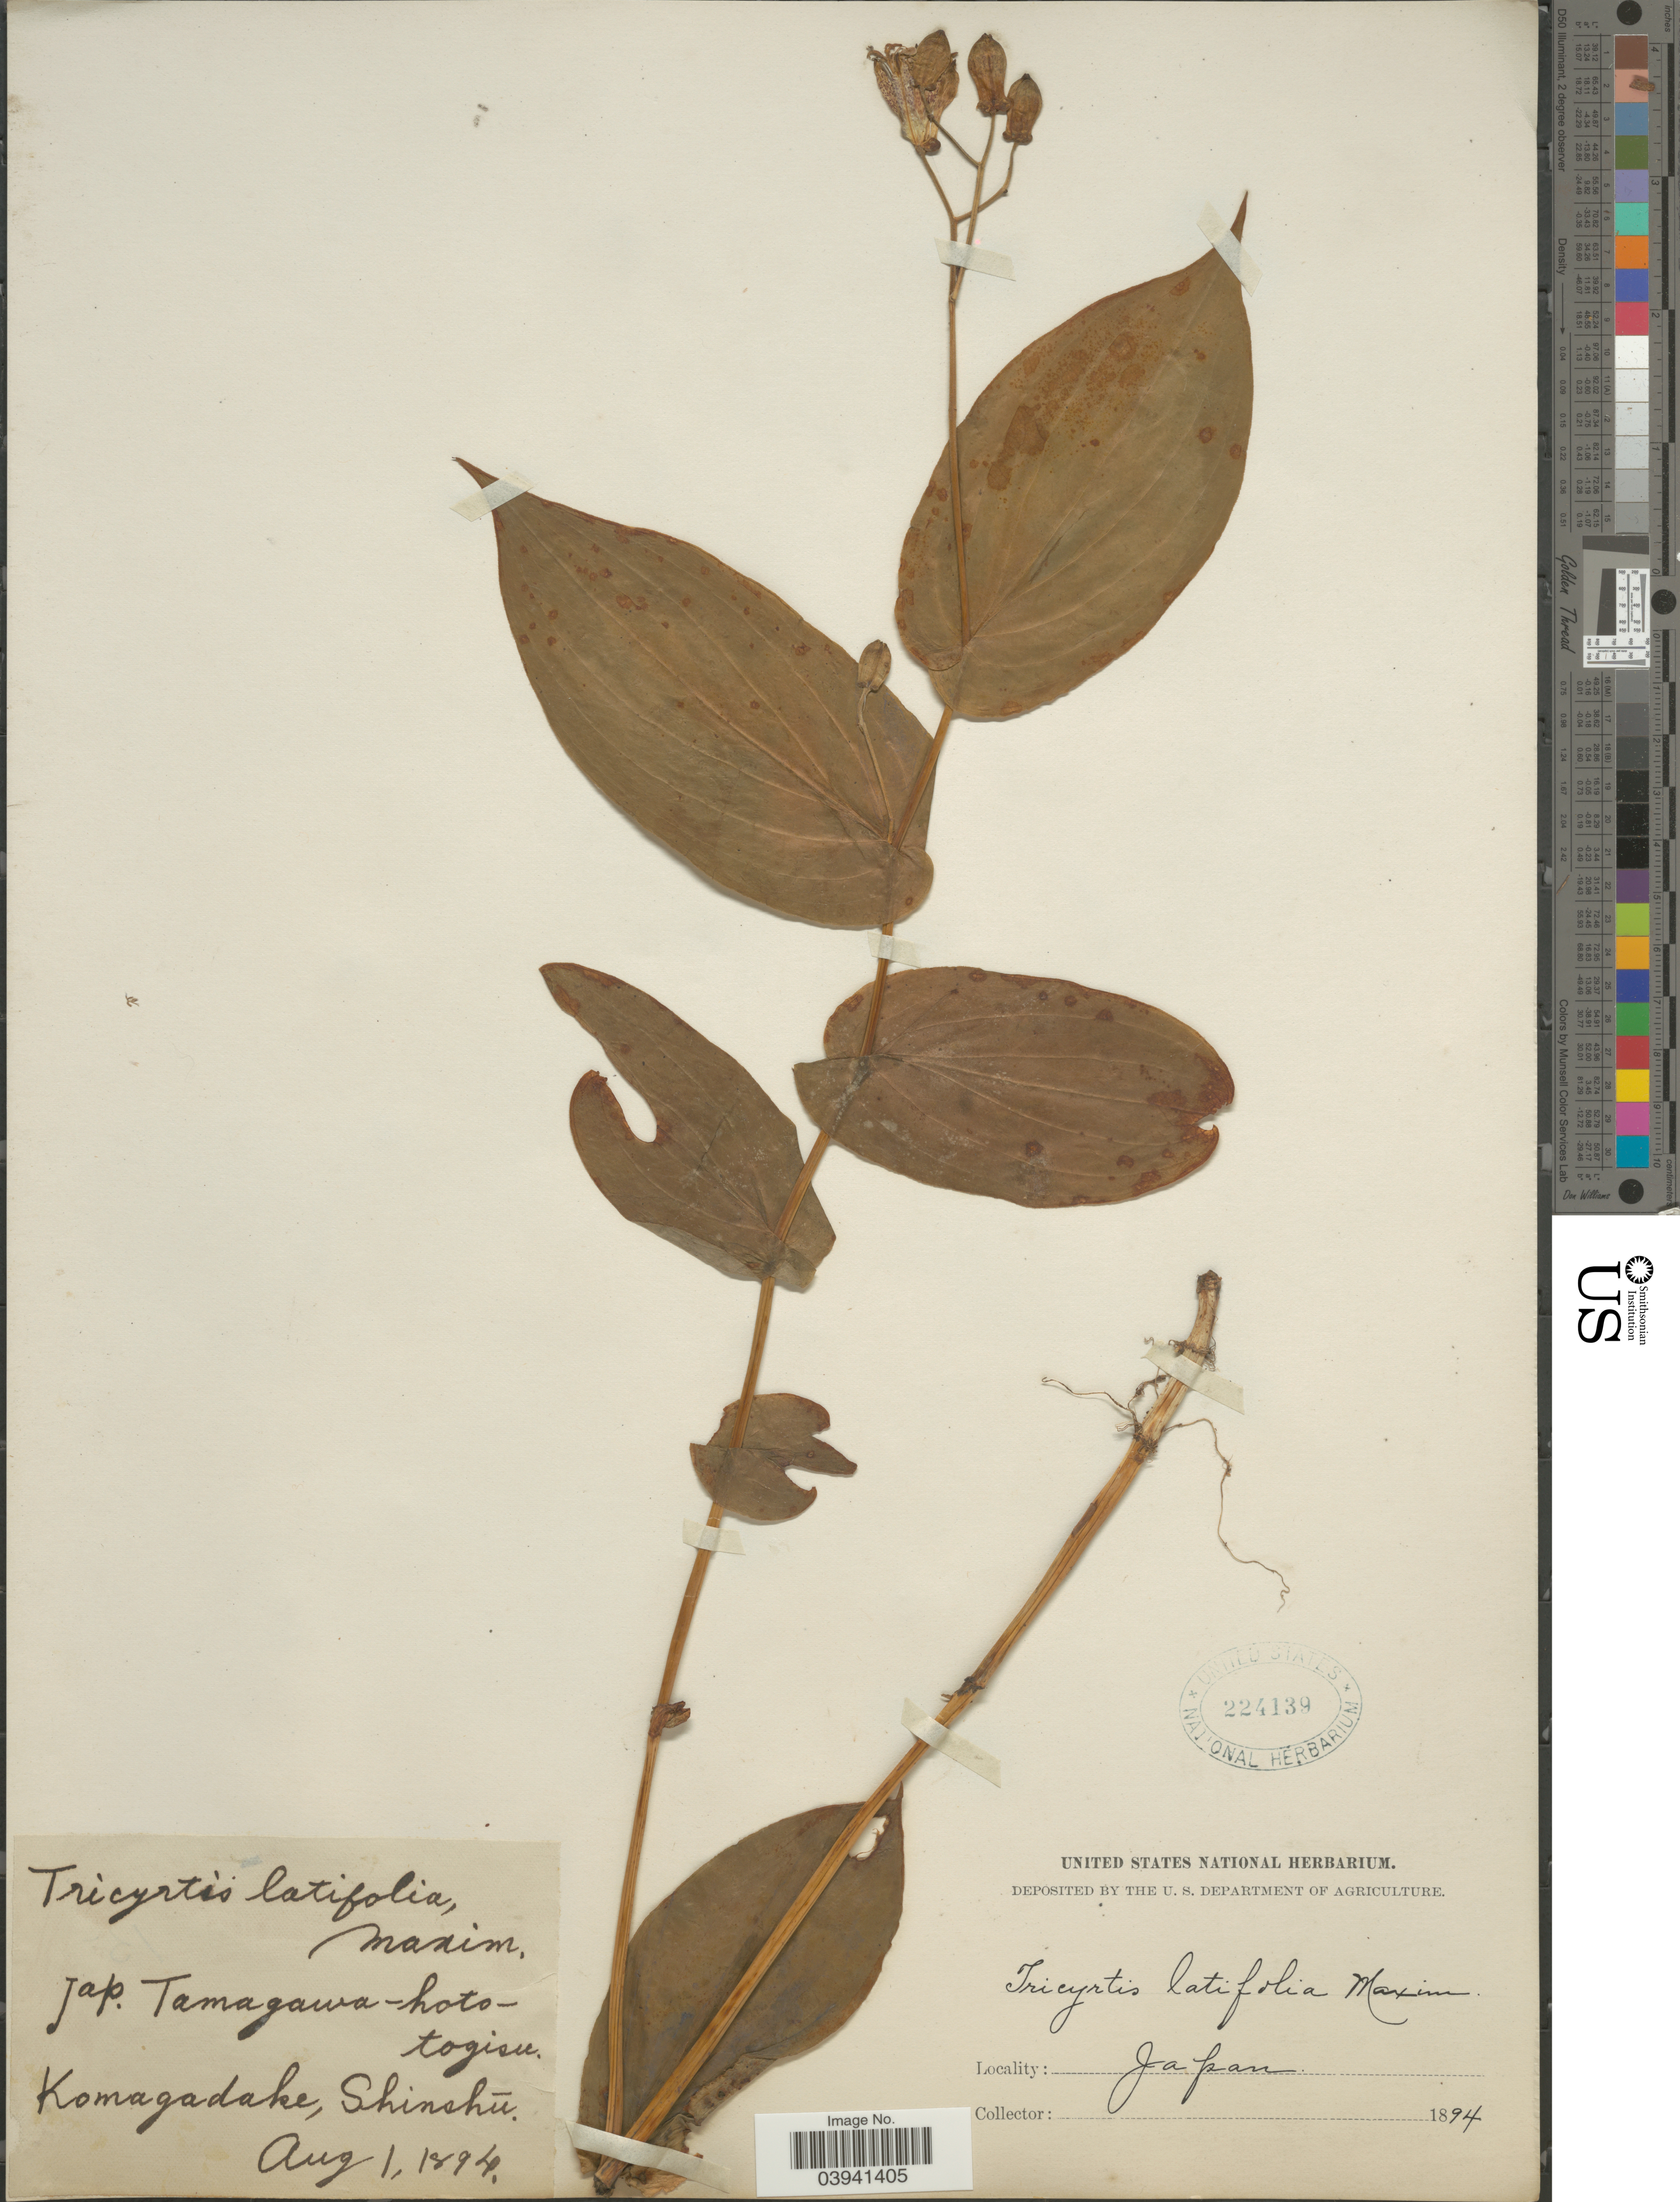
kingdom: Plantae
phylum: Tracheophyta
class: Liliopsida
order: Liliales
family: Liliaceae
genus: Tricyrtis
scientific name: Tricyrtis latifolia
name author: Maxim.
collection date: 1894-08-01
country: Japan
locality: Komagadake, Shinshú.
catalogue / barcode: US 224139